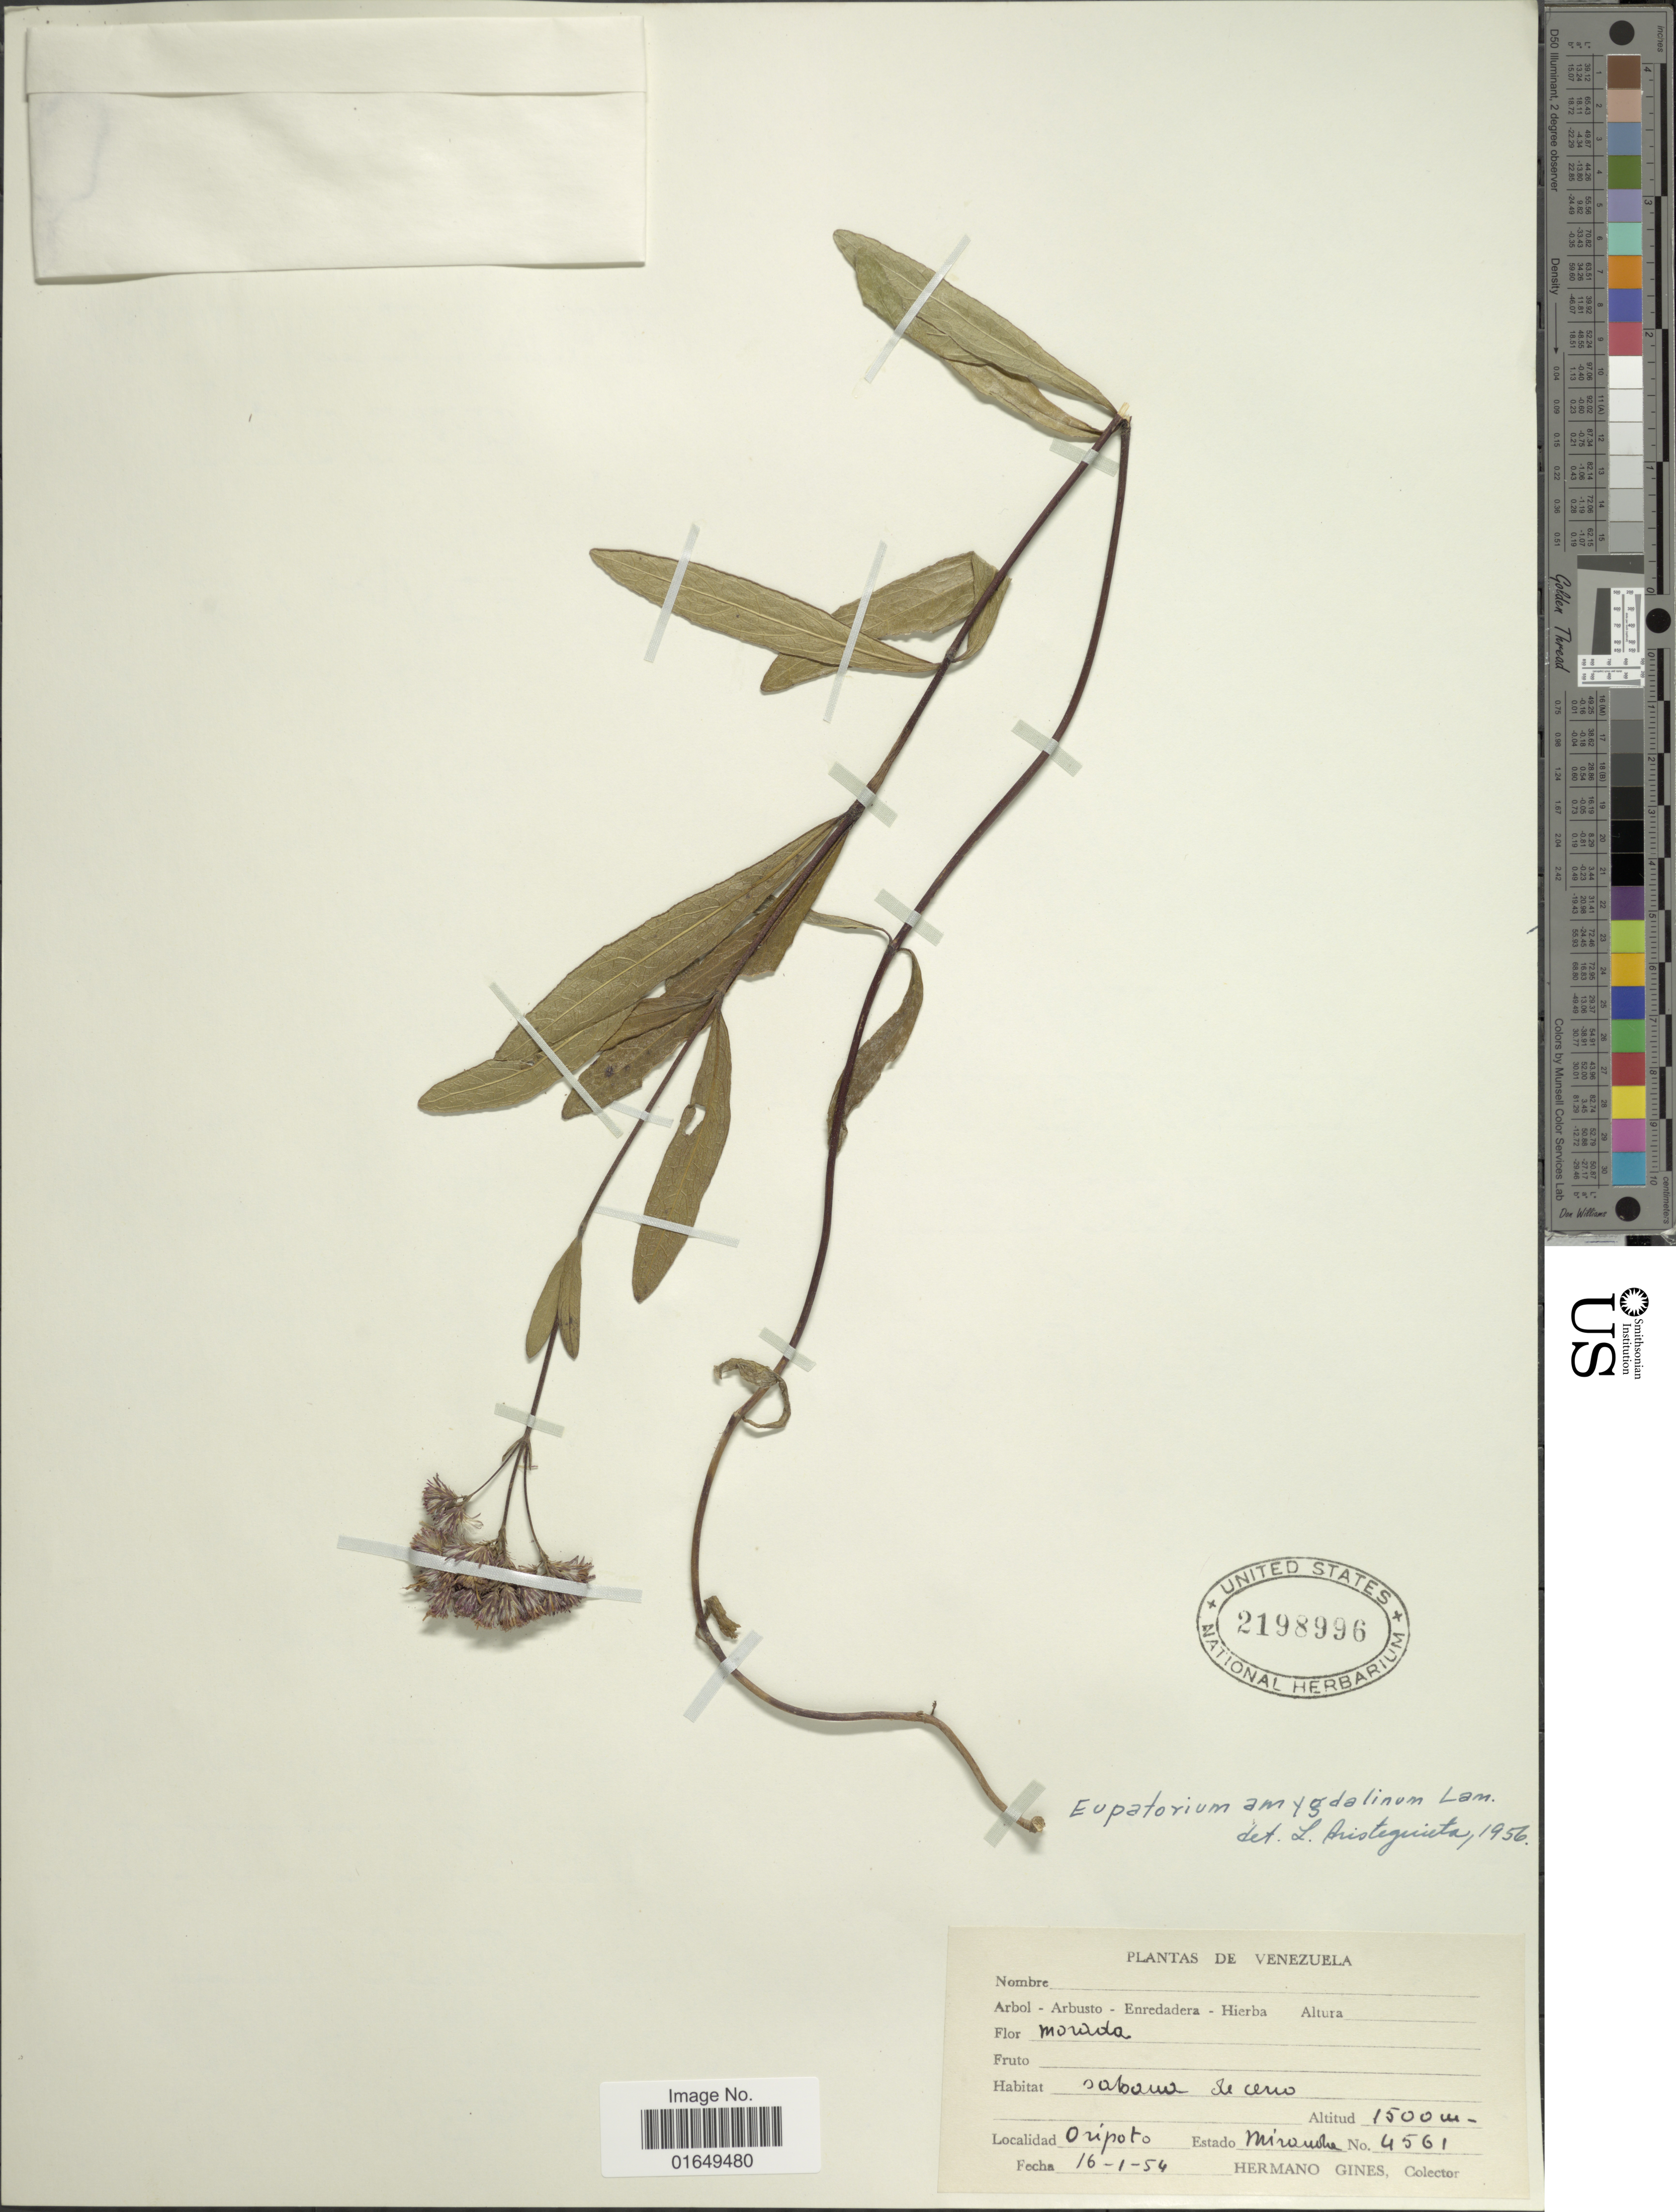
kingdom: Plantae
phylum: Tracheophyta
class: Magnoliopsida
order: Asterales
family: Asteraceae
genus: Ayapana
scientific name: Ayapana amygdalina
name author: (Lam.) R.M. King & H. Rob.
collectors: Bro. Gines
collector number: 4561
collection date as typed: Transcribed d/m/y: 16/1/54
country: Venezuela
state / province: Miranda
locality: Oripoto, sabana de cerro.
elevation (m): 1500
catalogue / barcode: US 2198996